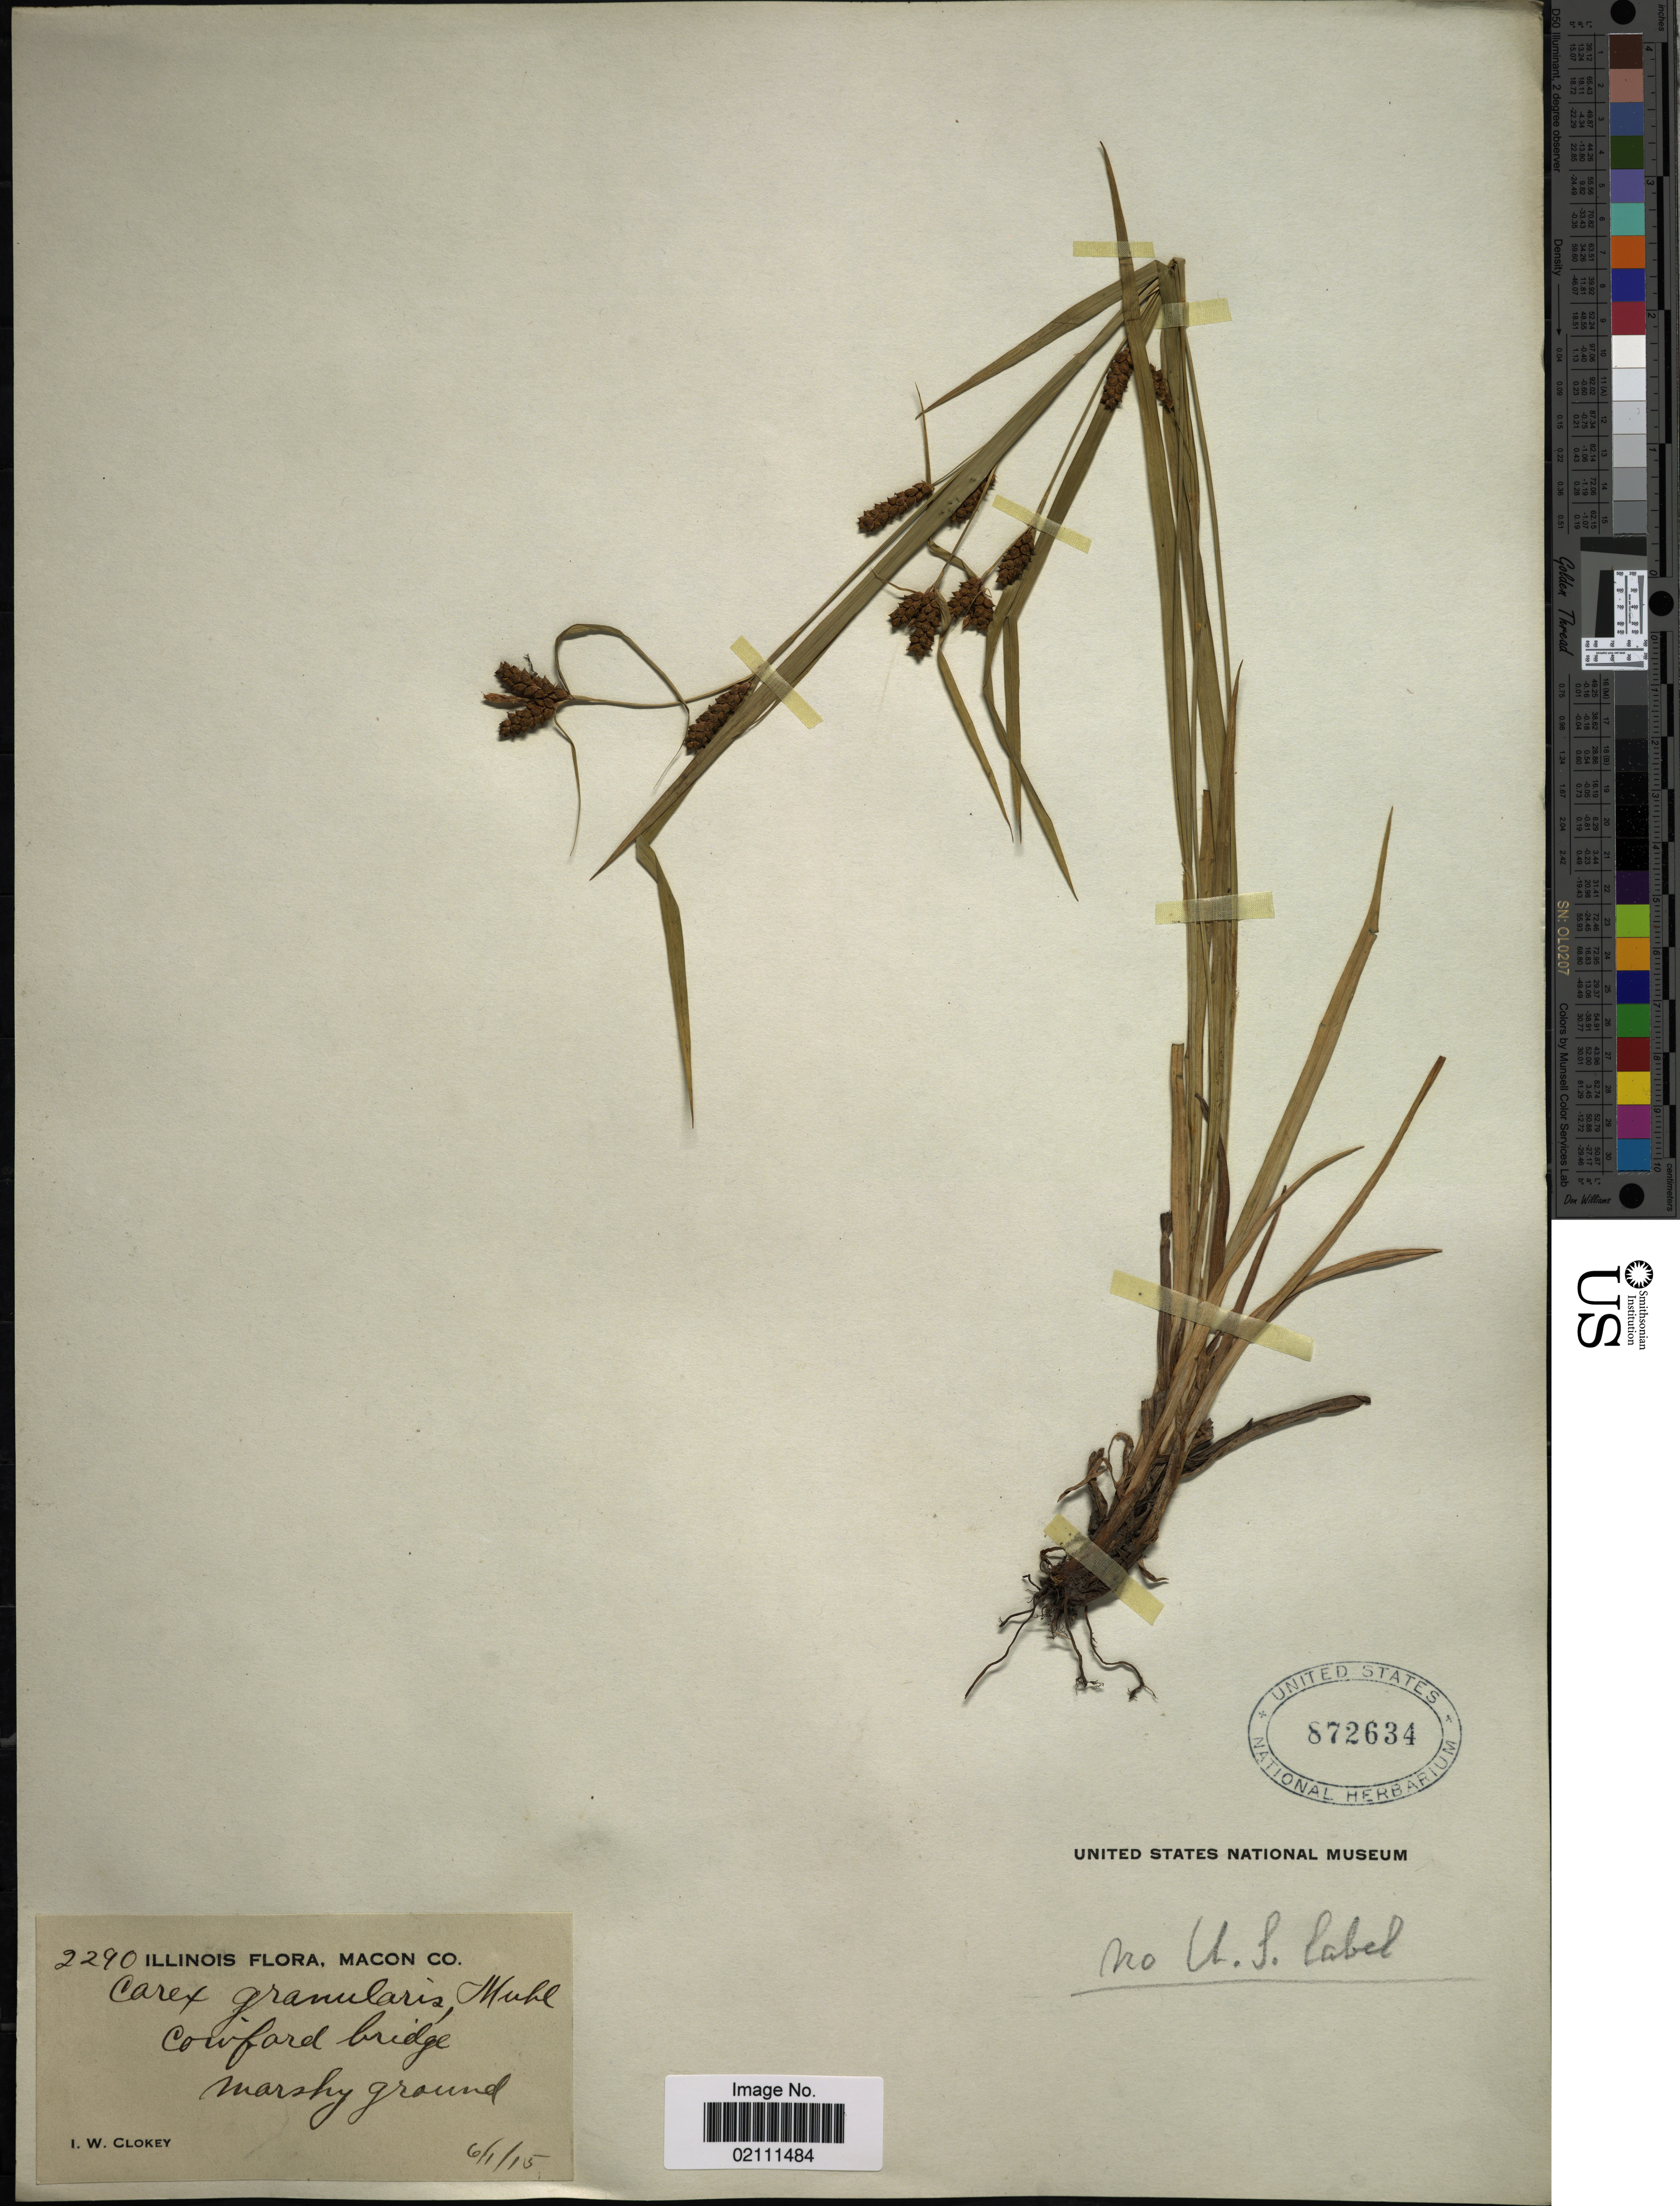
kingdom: Plantae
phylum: Tracheophyta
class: Liliopsida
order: Poales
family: Cyperaceae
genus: Carex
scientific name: Carex granularis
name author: Muhl. ex Willd.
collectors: I. W. Clokey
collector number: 2290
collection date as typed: Transcribed d/m/y: 1/6/15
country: United States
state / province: Illinois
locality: Macon Co., Cowford bridge. marshy ground.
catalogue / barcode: US 872634